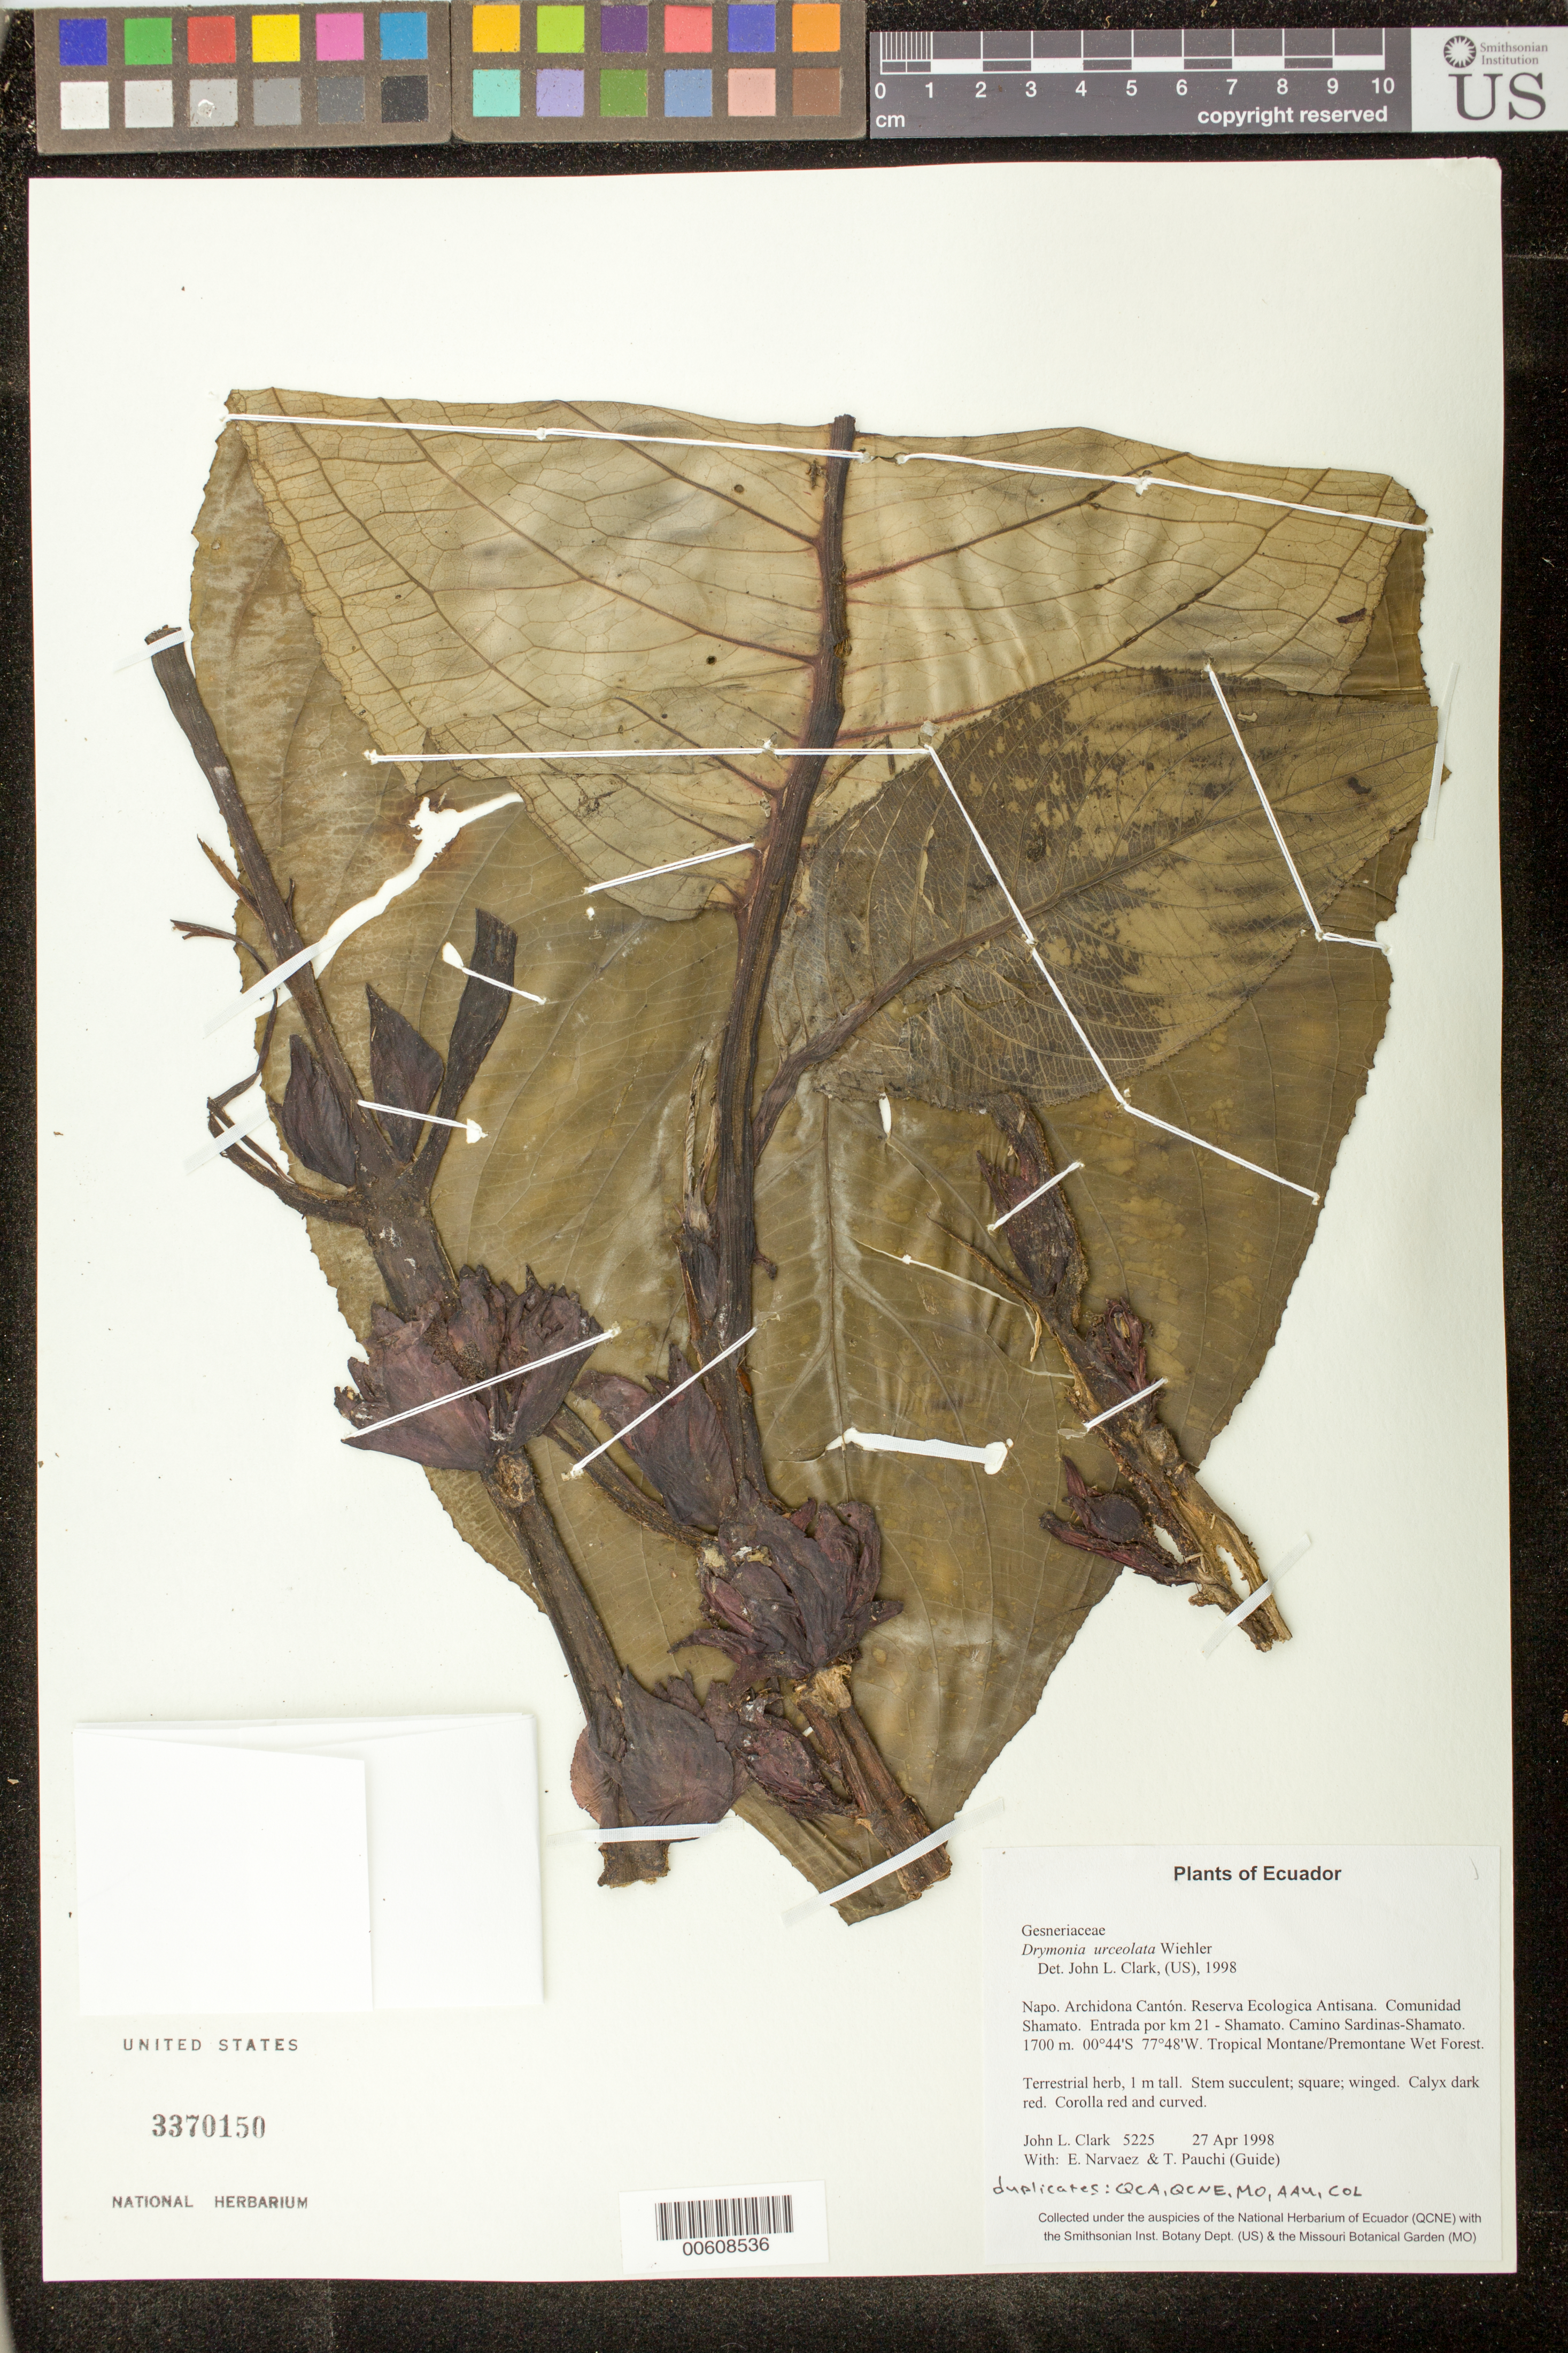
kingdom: Plantae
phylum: Tracheophyta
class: Magnoliopsida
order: Lamiales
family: Gesneriaceae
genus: Drymonia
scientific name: Drymonia urceolata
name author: Wiehler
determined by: Clark, J. L., (SEL), The Marie Selby Botanical Garden (UNITED STATES)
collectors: J. L. Clark, E. Narváez & T. Pauchi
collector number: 5225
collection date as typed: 27 Apr 1998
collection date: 1998-04-27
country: Ecuador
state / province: Napo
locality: Archidona Cantón. Reserva Ecologica Antisana. Comunidad Shamato. Entrada por km 21 - Shamato. Camino Sardinas-Shamato.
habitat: Tropical Montane/Premontane Wet Forest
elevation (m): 1700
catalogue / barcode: US 3370150